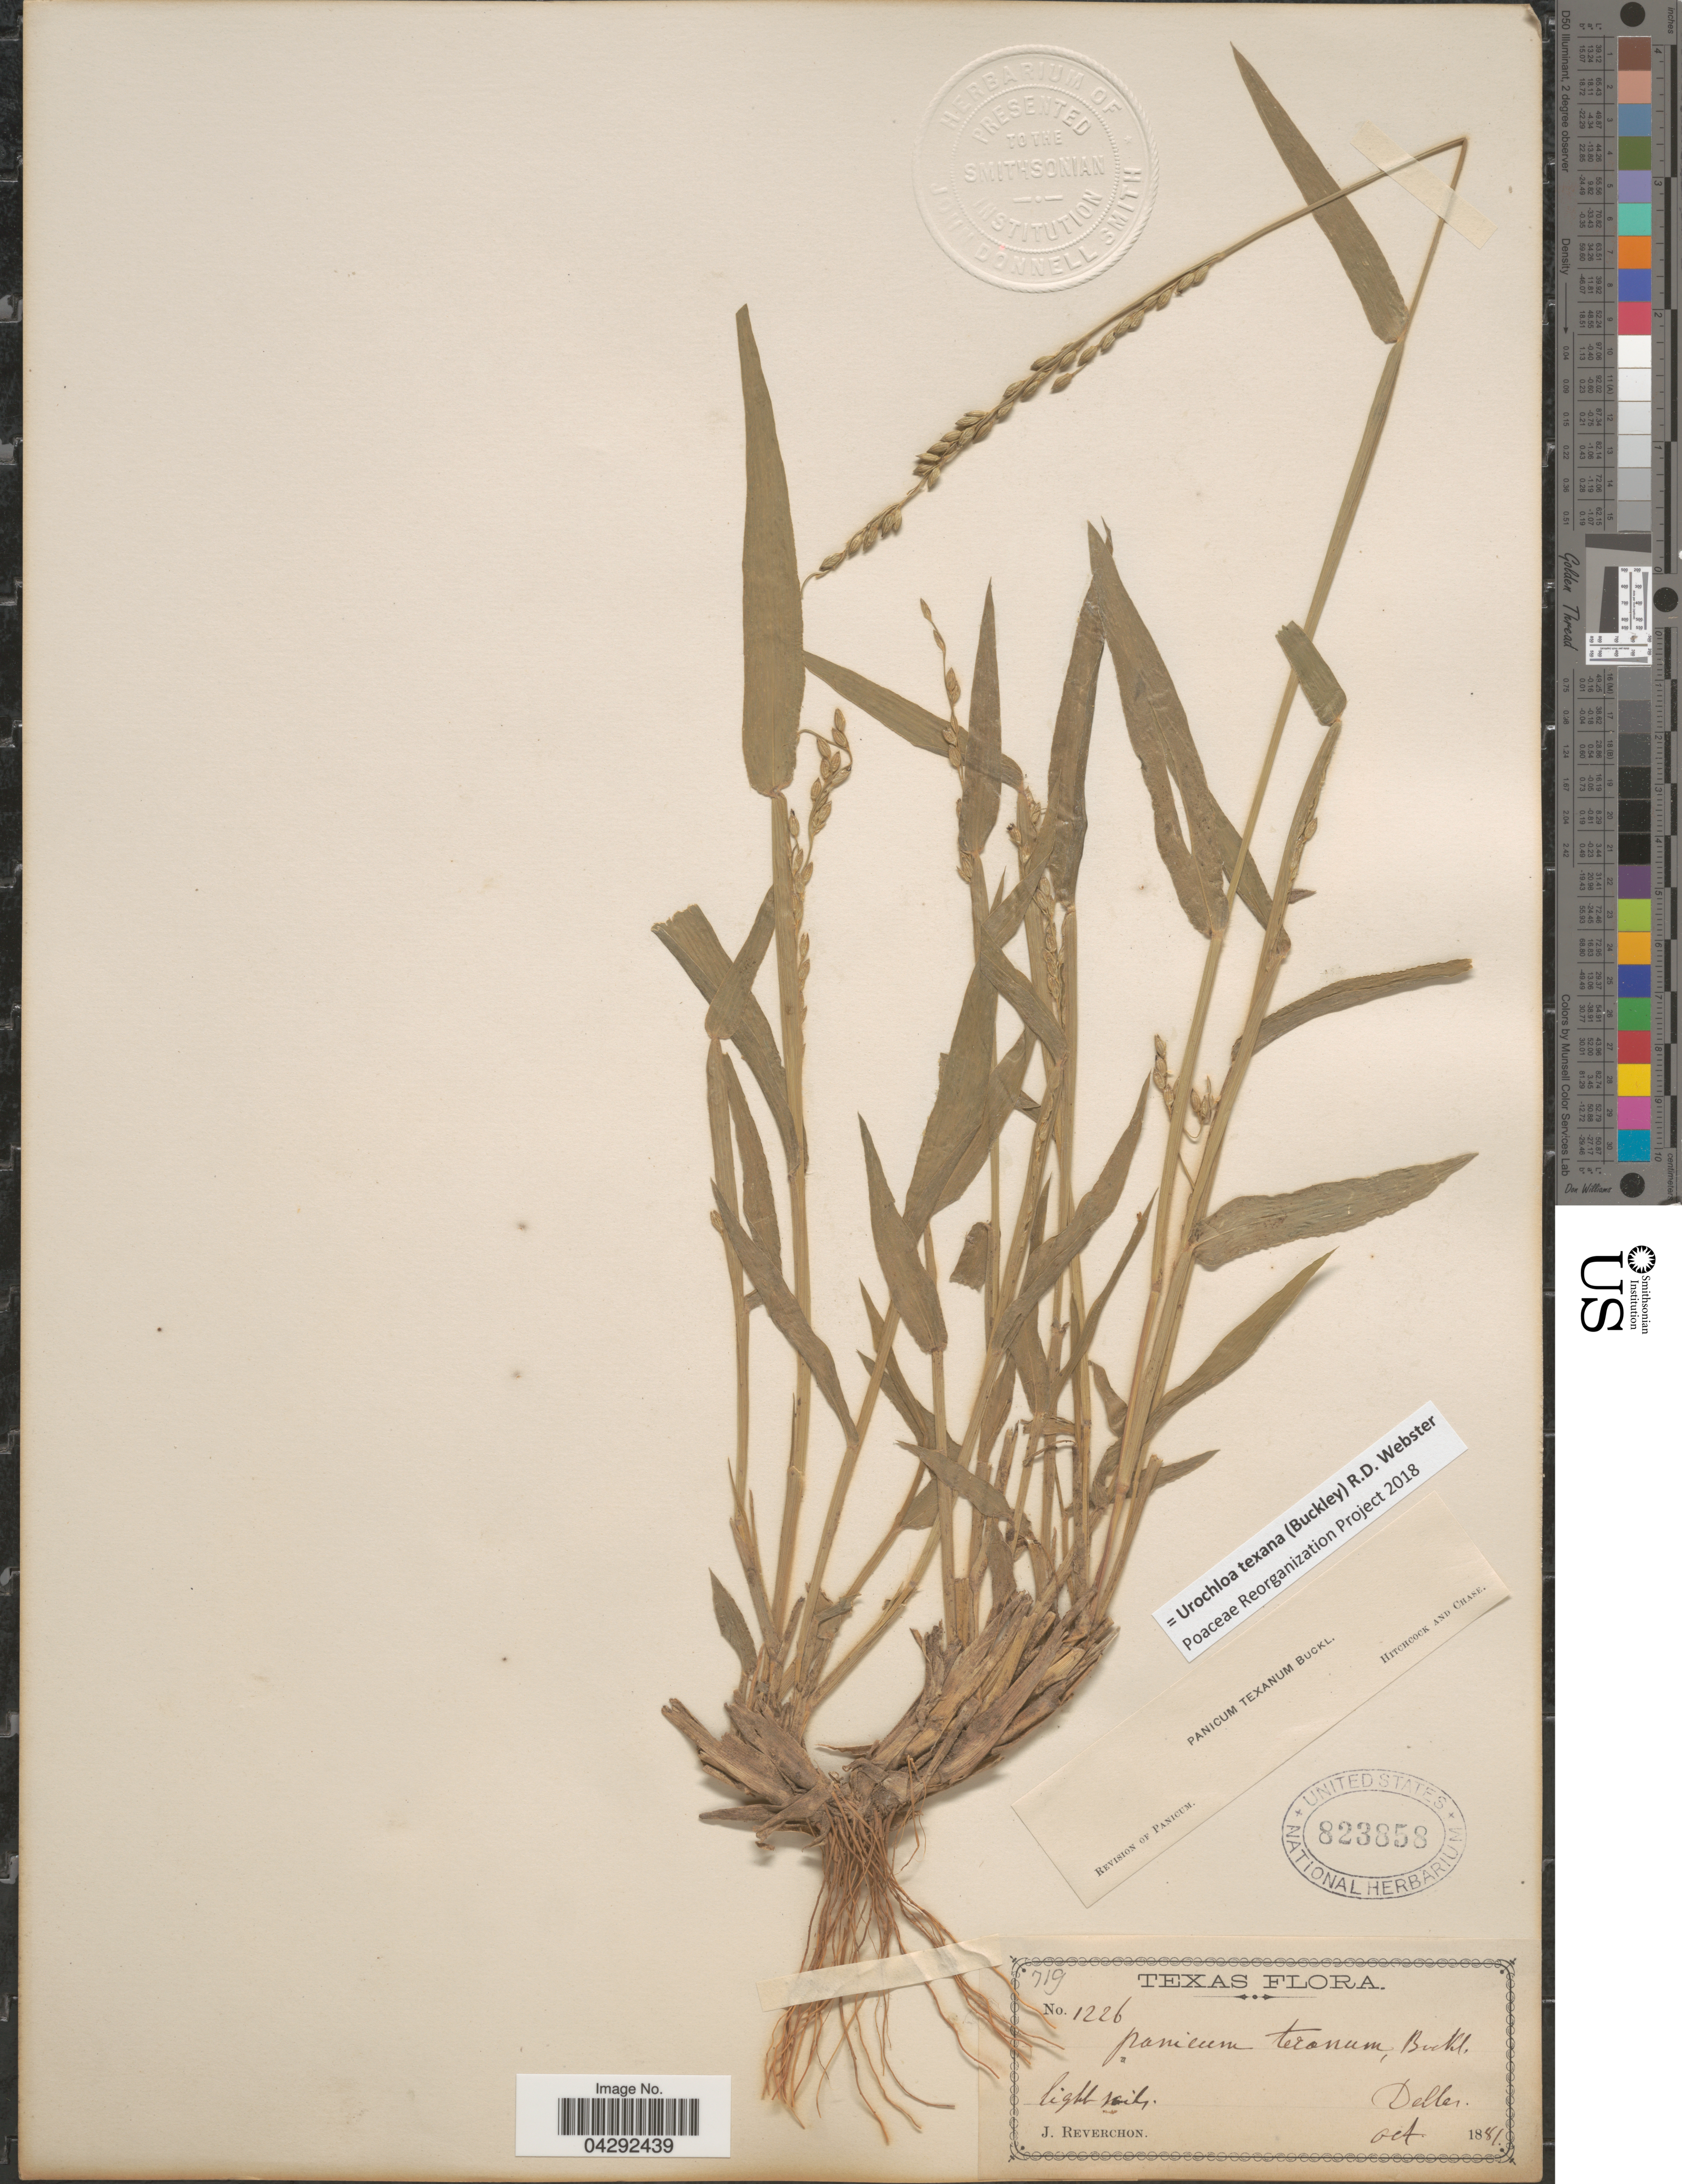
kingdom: Plantae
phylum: Tracheophyta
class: Liliopsida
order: Poales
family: Poaceae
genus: Urochloa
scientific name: Urochloa texana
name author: (Buckley) R.D. Webster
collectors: J. Reverchon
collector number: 1226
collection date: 1881-10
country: United States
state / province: Texas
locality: Dallas.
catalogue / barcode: US 823858